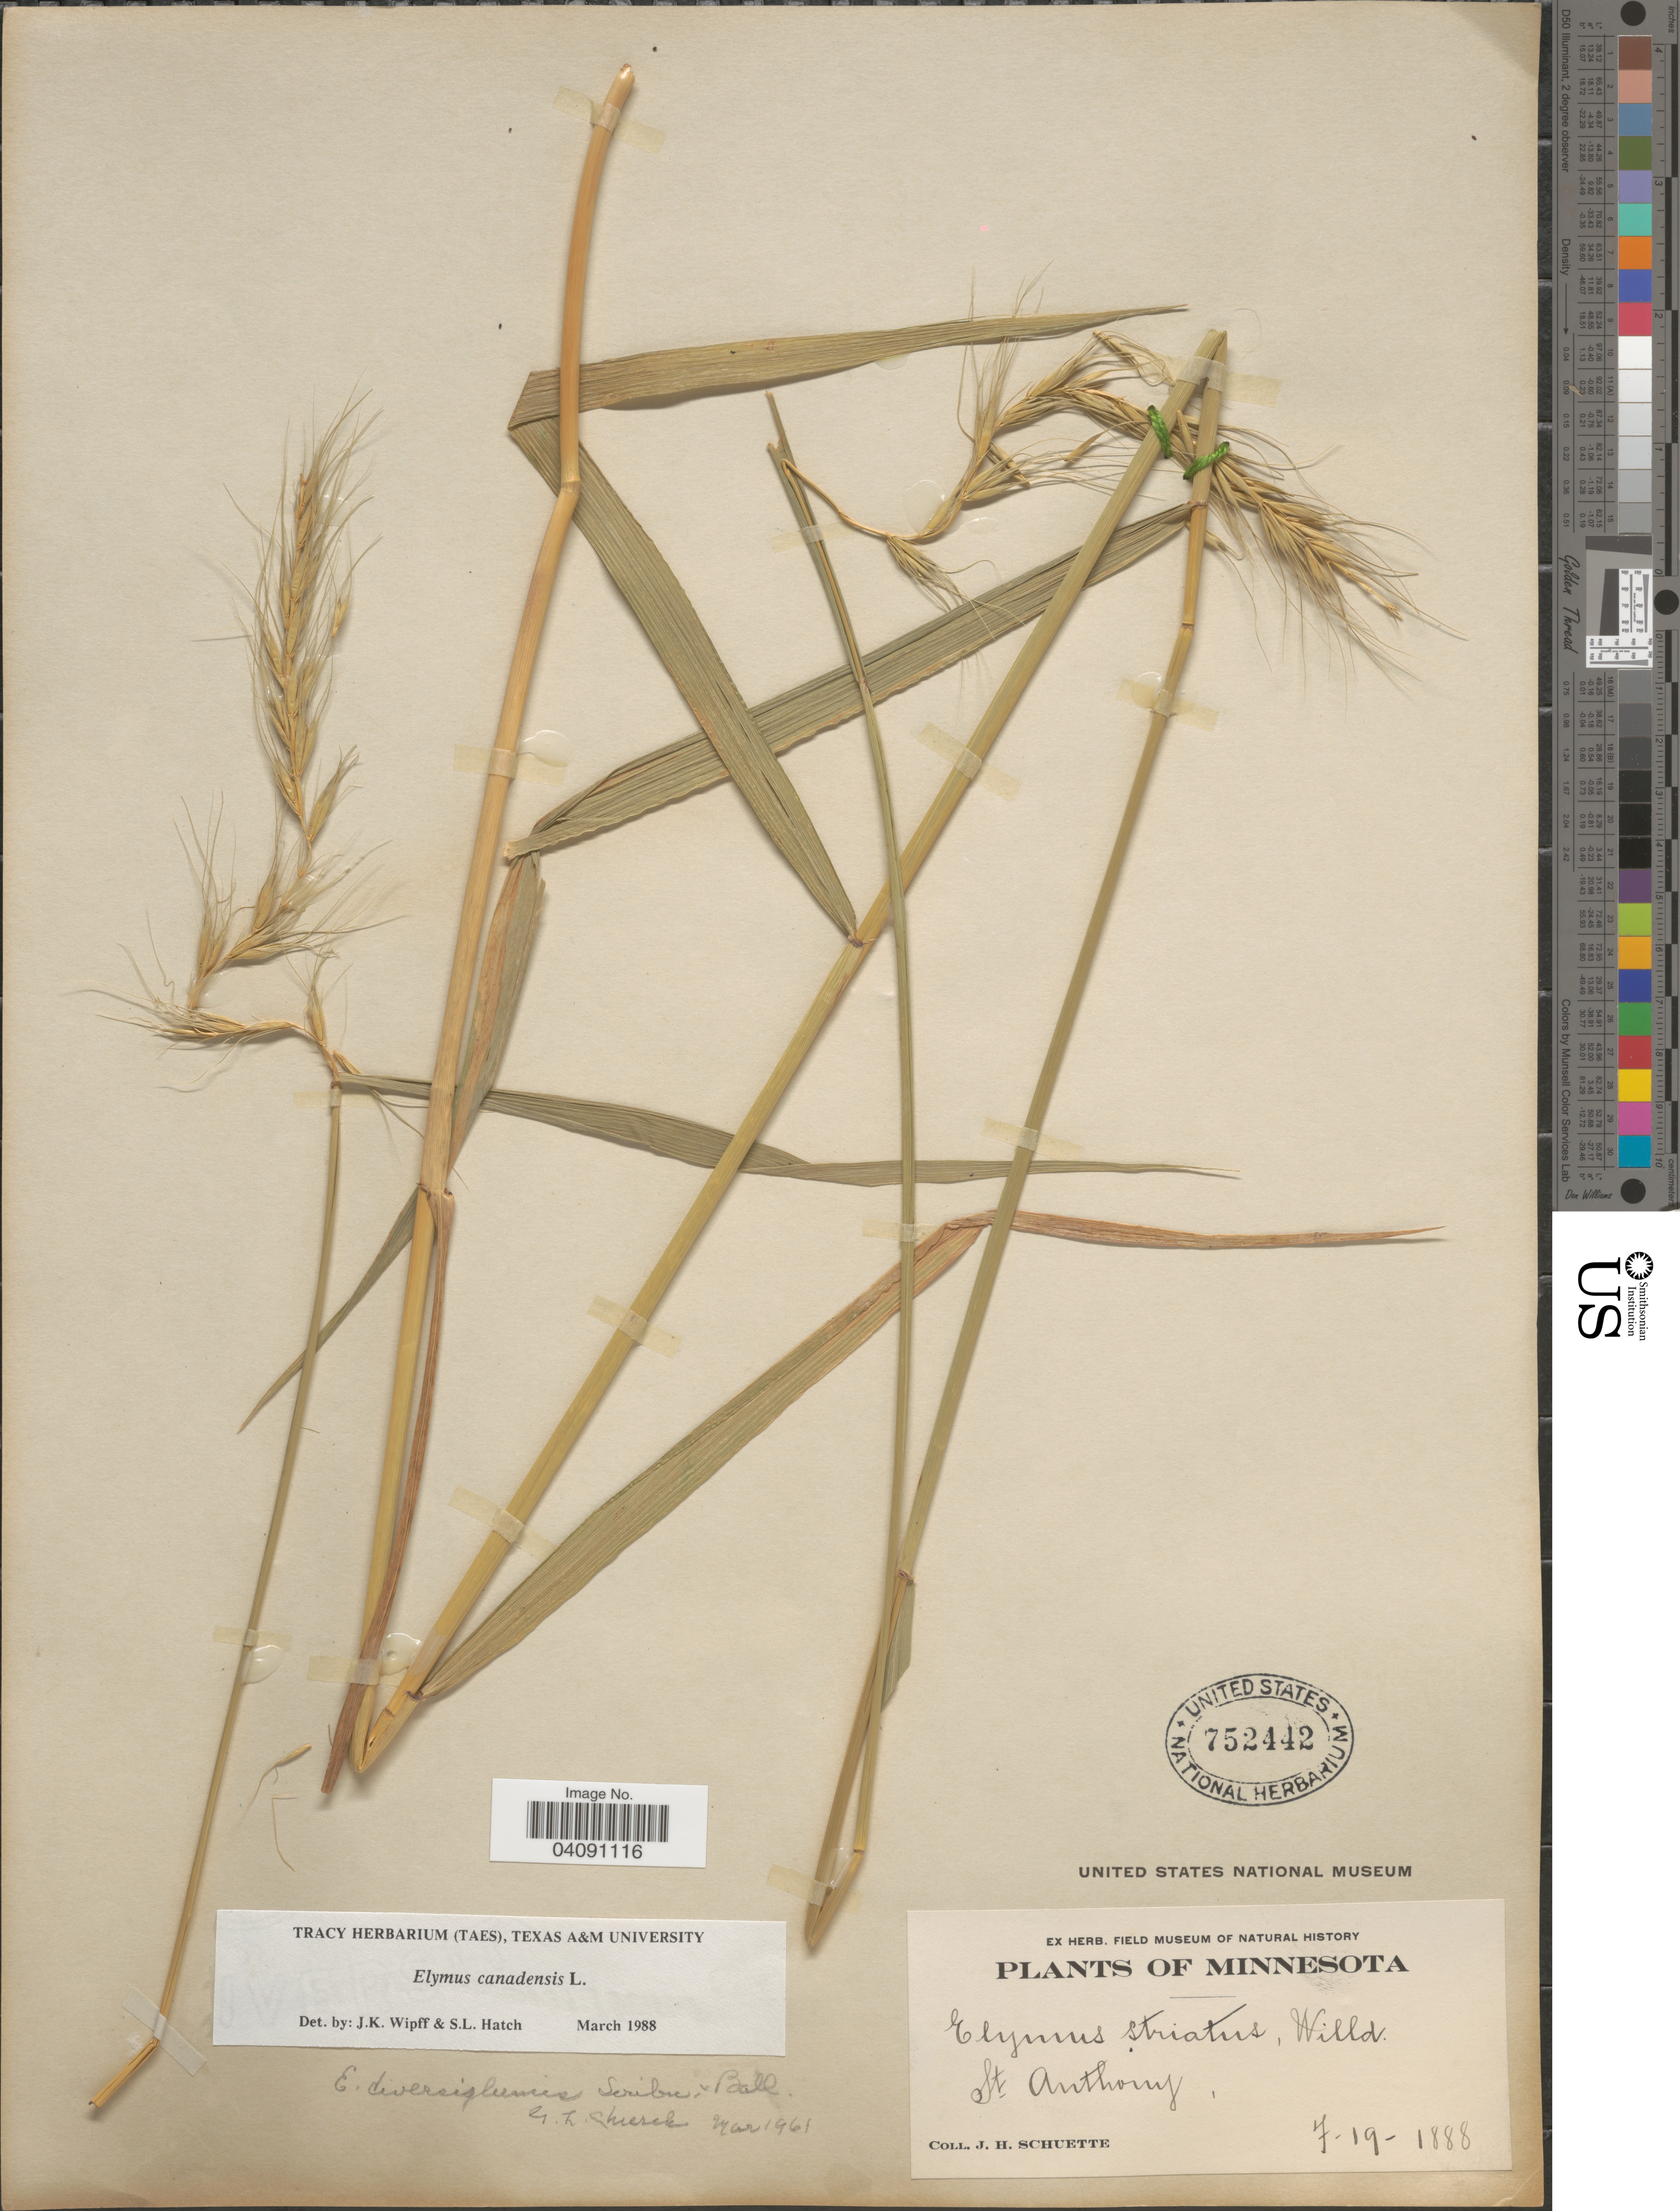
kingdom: Plantae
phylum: Tracheophyta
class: Liliopsida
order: Poales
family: Poaceae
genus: Elymus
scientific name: Elymus canadensis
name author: L.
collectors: J. H. Schuette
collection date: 1888-07-19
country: United States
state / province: Minnesota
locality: St. Anthony.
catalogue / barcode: US 752442